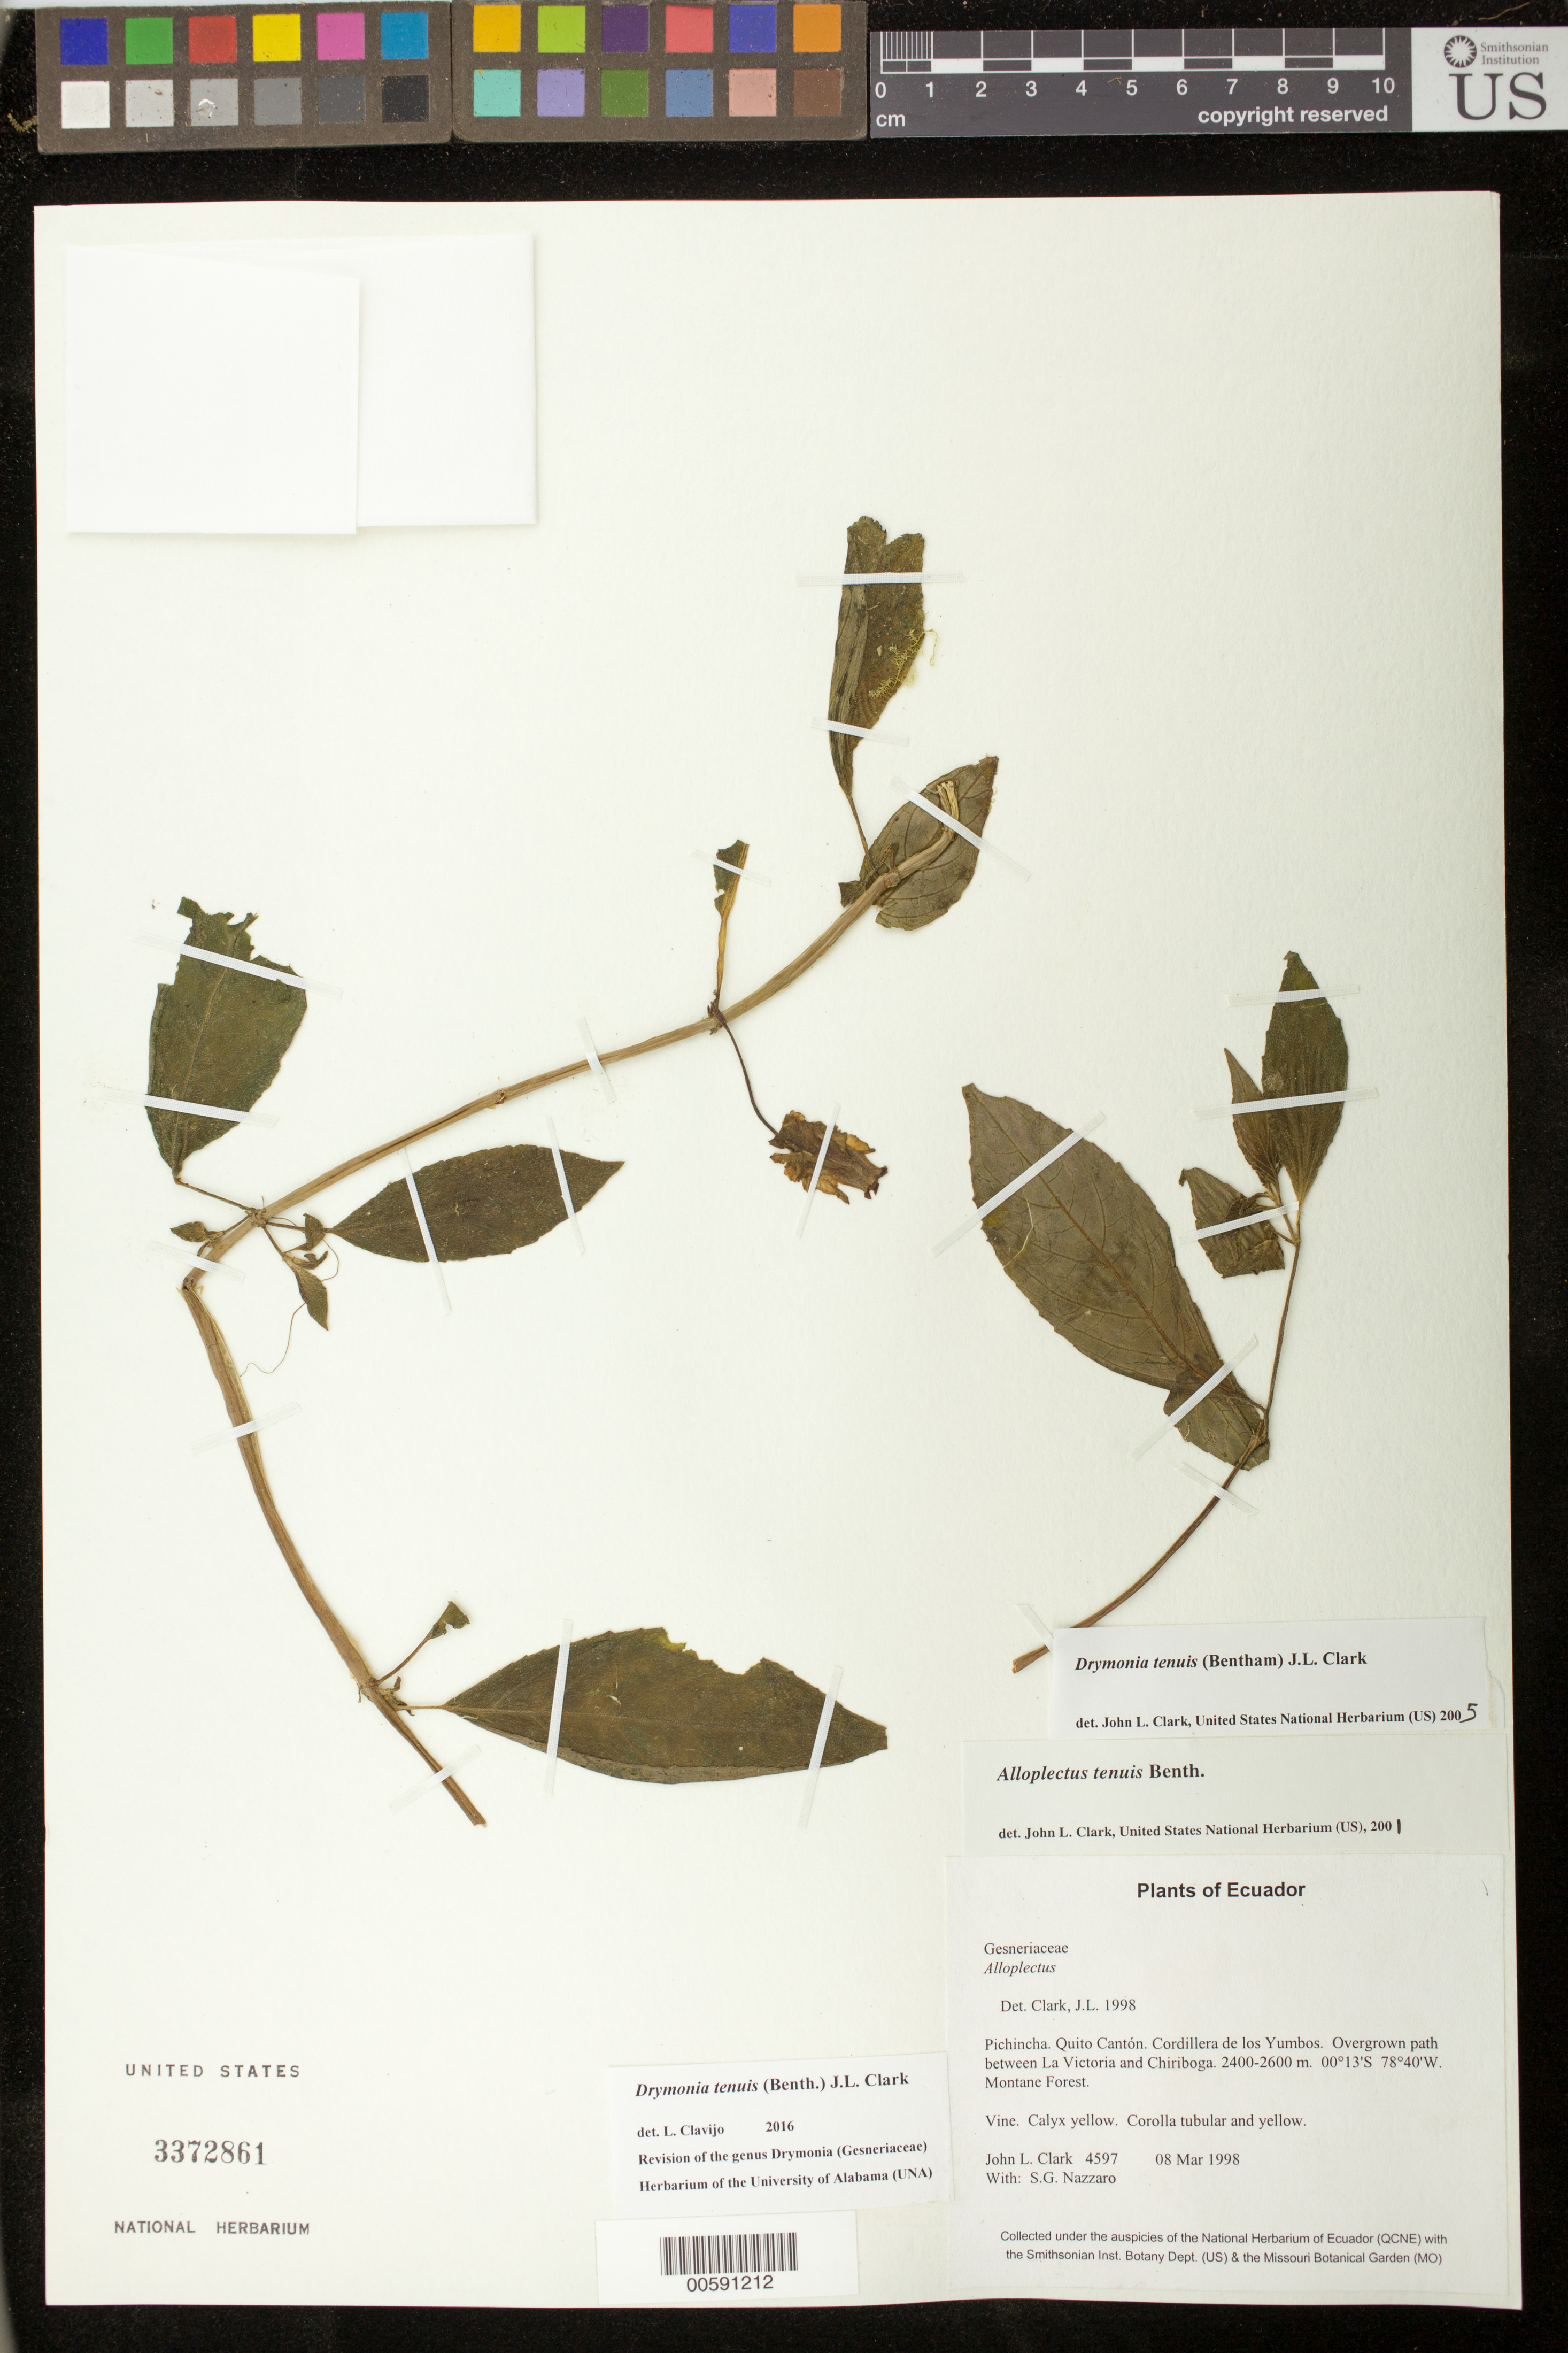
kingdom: Plantae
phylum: Tracheophyta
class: Magnoliopsida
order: Lamiales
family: Gesneriaceae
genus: Drymonia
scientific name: Drymonia tenuis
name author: (Benth.) J.L. Clark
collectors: J. L. Clark & S. Nazzaro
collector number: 4597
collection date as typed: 08 Mar 1998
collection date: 1998-03-08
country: Ecuador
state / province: Pichincha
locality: Quito Cantón. Cordillera de los Yumbos. Overgrown path between La Victoria and Chiriboga.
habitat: Montane Forest.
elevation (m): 2400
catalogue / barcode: US 3372861